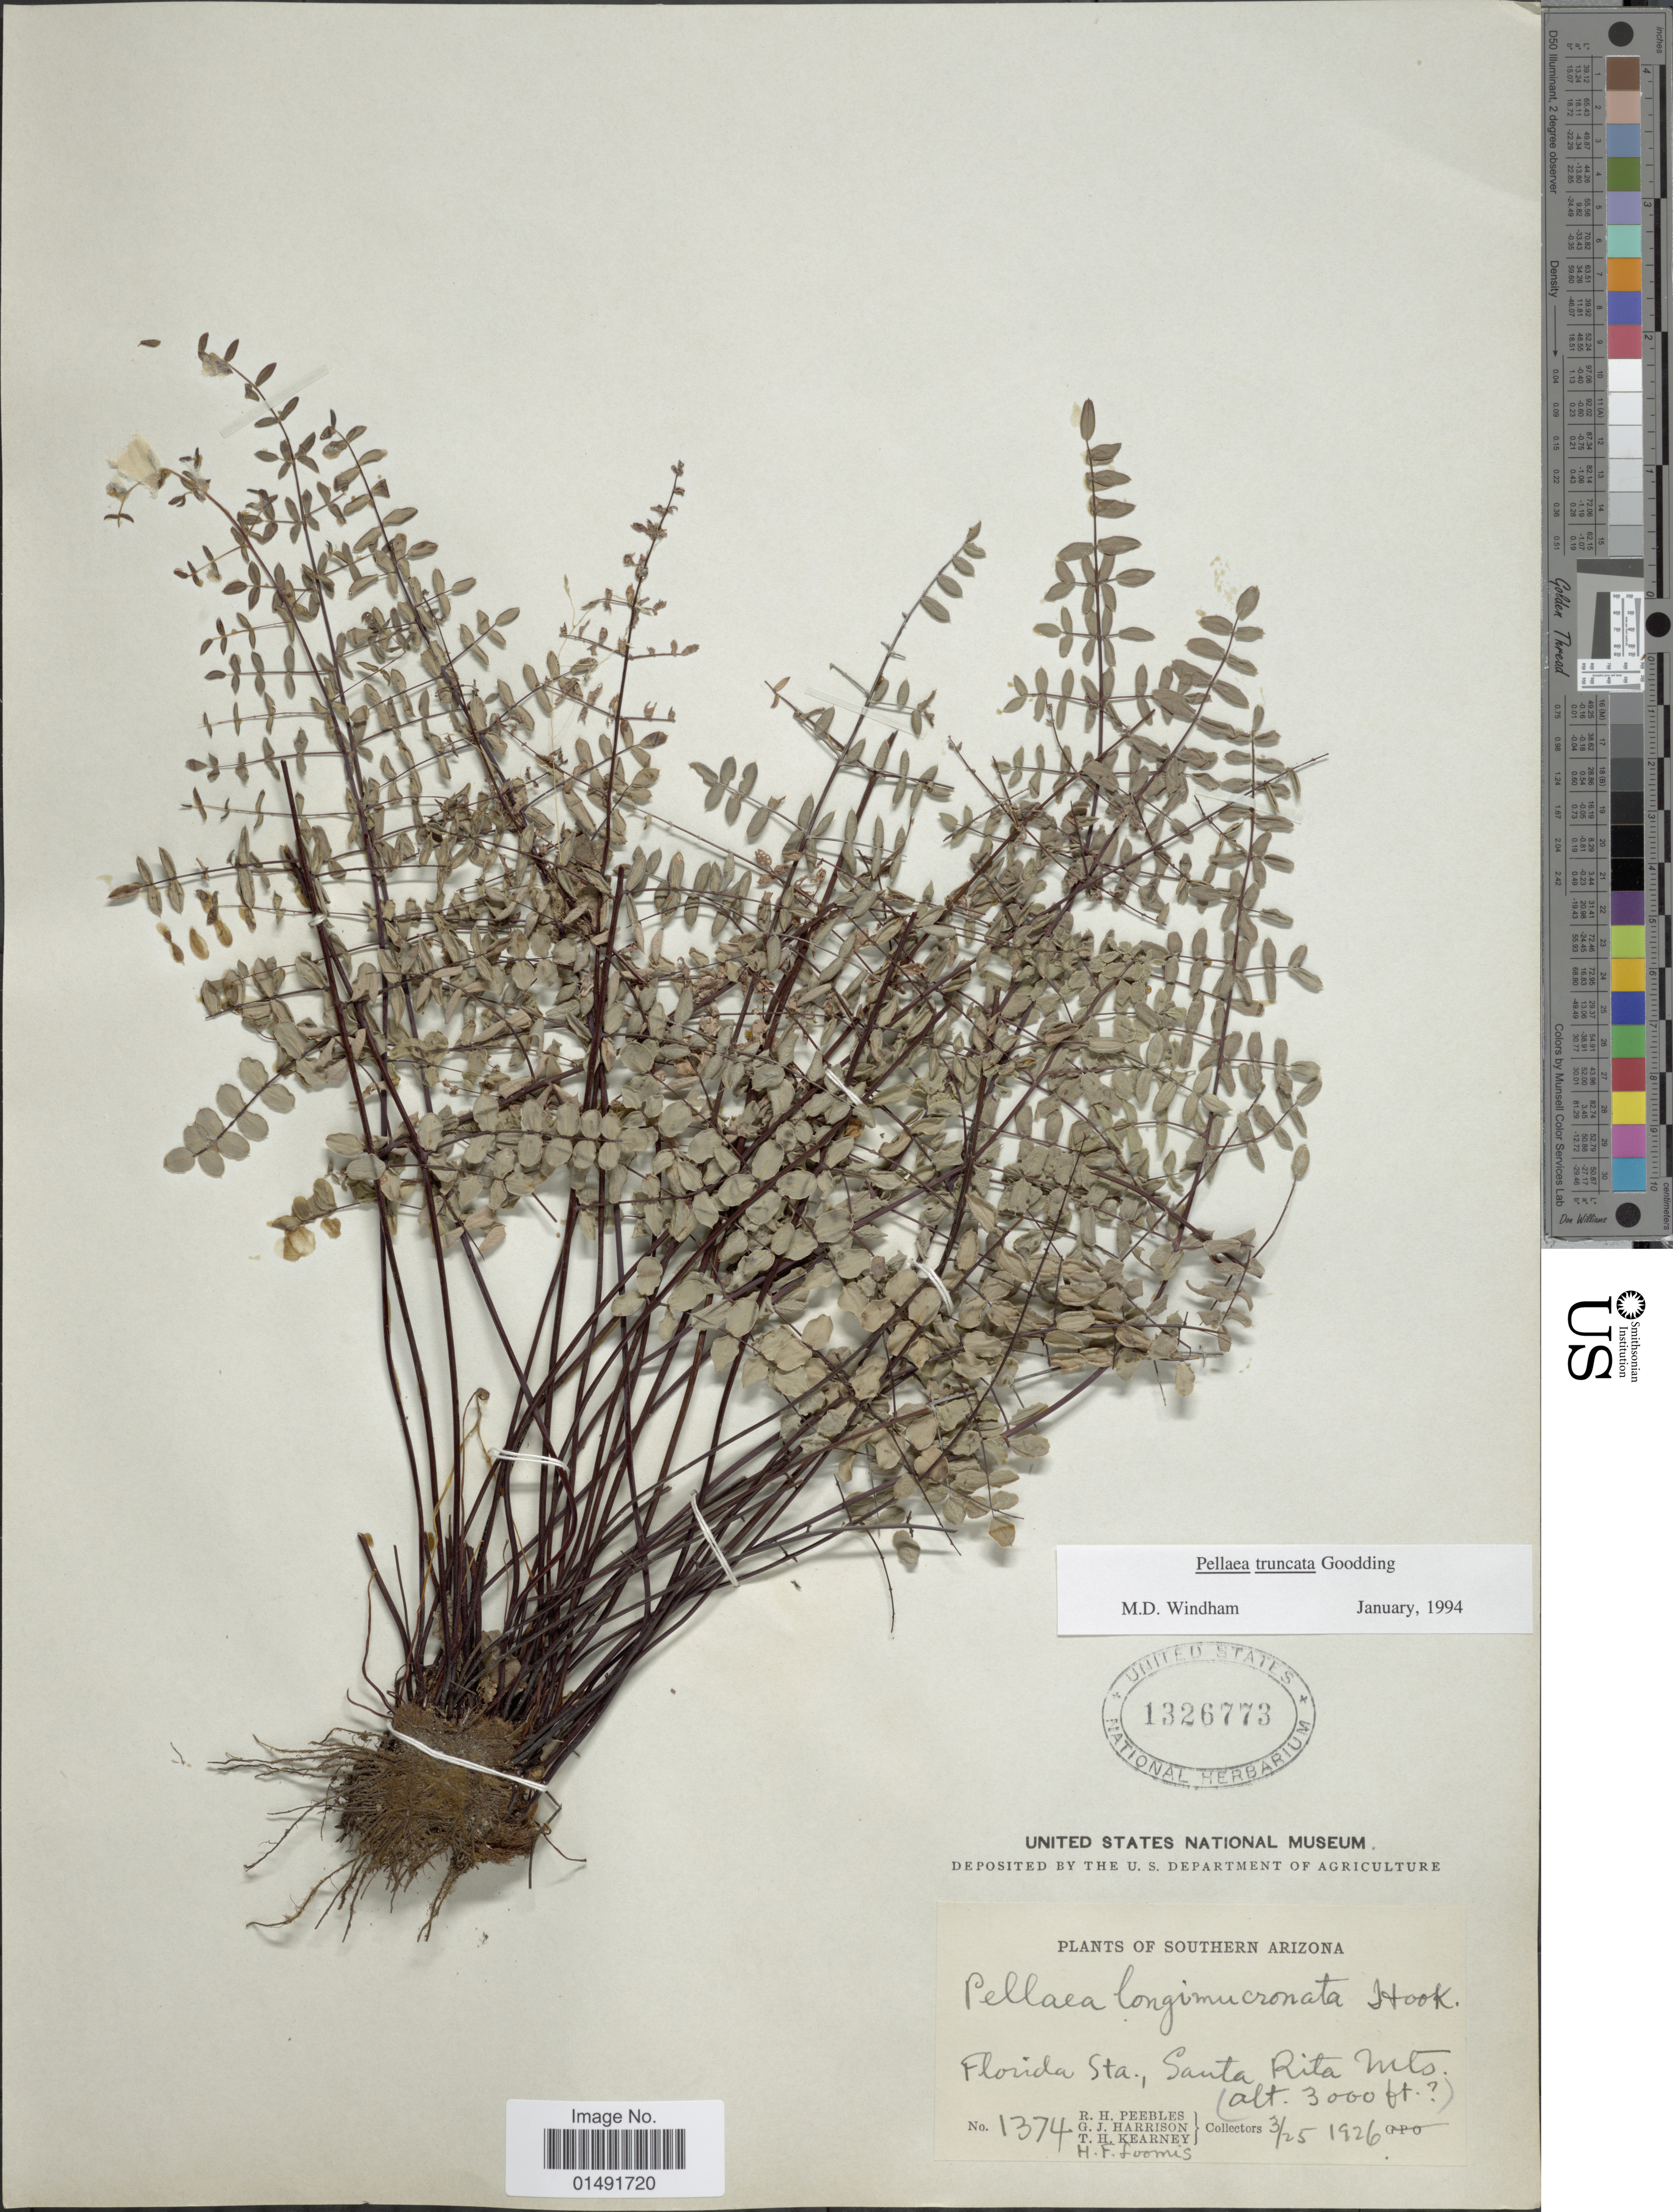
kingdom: Plantae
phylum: Tracheophyta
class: Polypodiopsida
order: Polypodiales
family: Pteridaceae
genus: Pellaea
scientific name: Pellaea truncata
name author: Goodd.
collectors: R. H. Peebles, G. J. Harrison, T. H. Kearney & H. F. Loomis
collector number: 1374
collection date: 1926-03-25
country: United States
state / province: Arizona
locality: Southern Arizona, Florida Sta. Santa Rita Mts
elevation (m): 914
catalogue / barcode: US 1326773